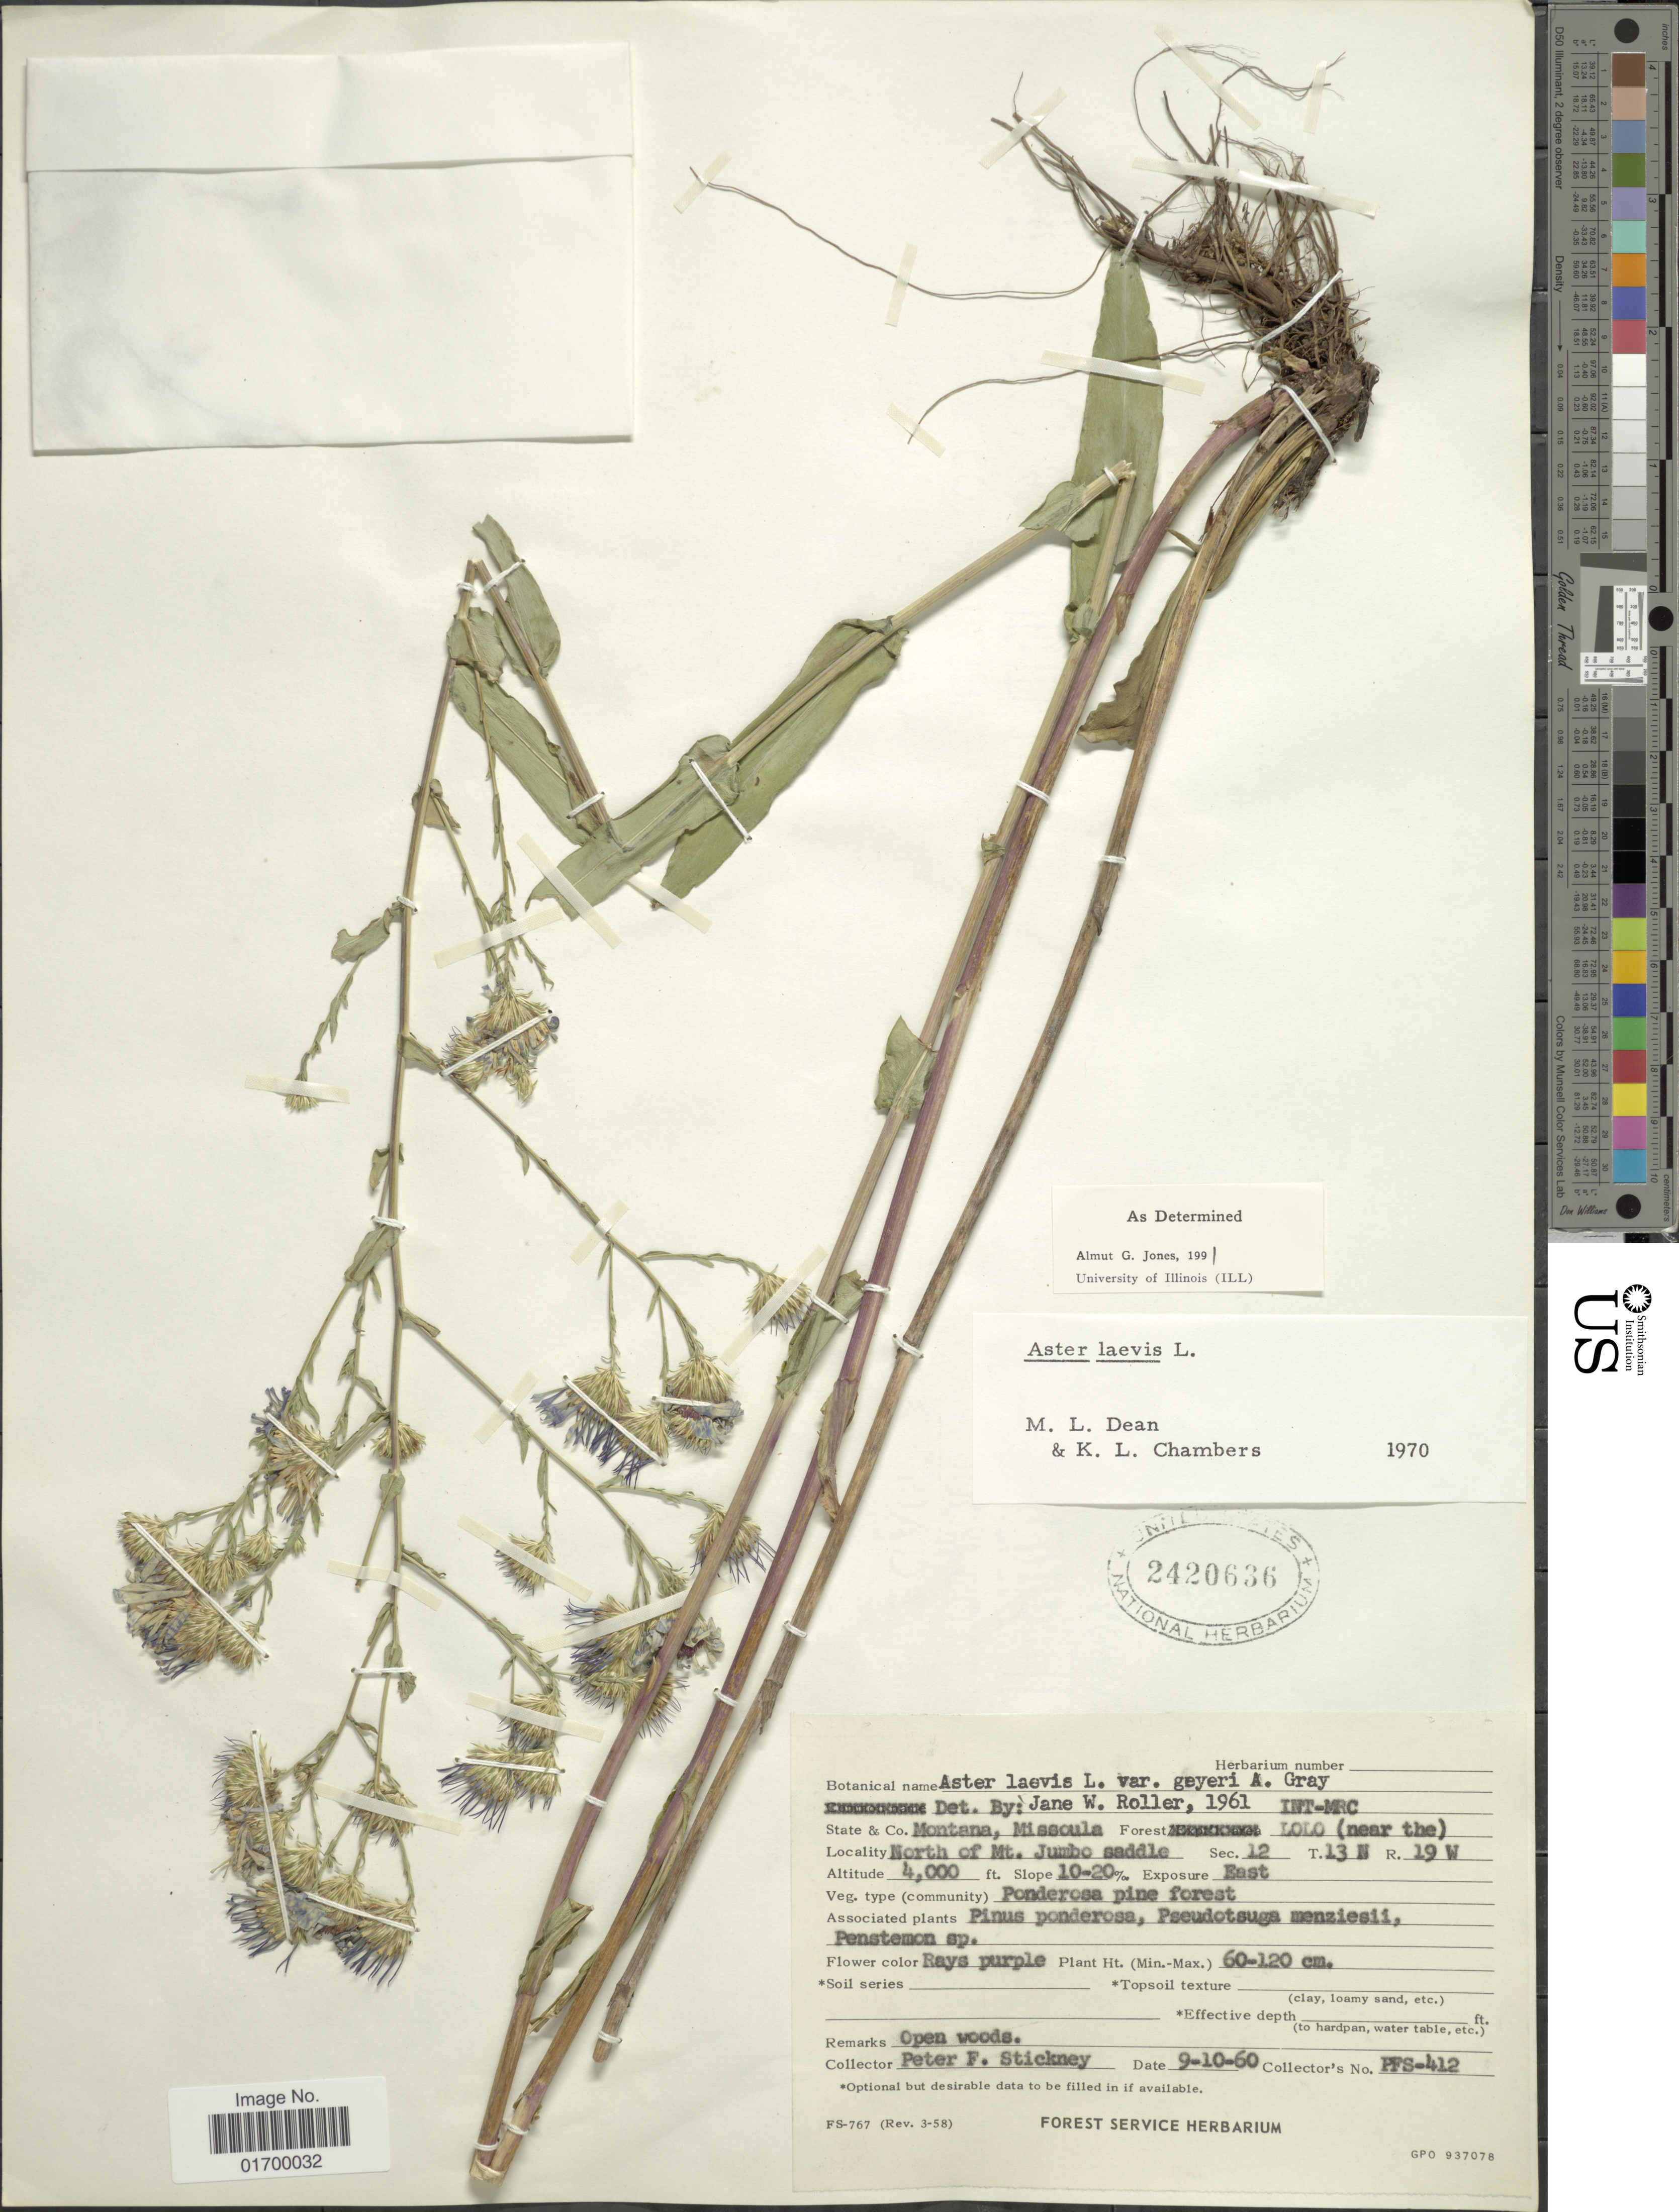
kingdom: Plantae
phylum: Tracheophyta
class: Magnoliopsida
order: Asterales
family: Asteraceae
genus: Symphyotrichum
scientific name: Symphyotrichum laeve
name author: (L.) Á. Löve & D. Löve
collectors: P. Stickney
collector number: PFS-412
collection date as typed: Transcribed d/m/y: 10/9/60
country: United States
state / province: Montana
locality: Misscula Co., Forest: Lolo (near the), North of Mt. Jumbo saddle, Exposure: East, Sec: 12, T 13 N R19W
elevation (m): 1219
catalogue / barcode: US 2420636